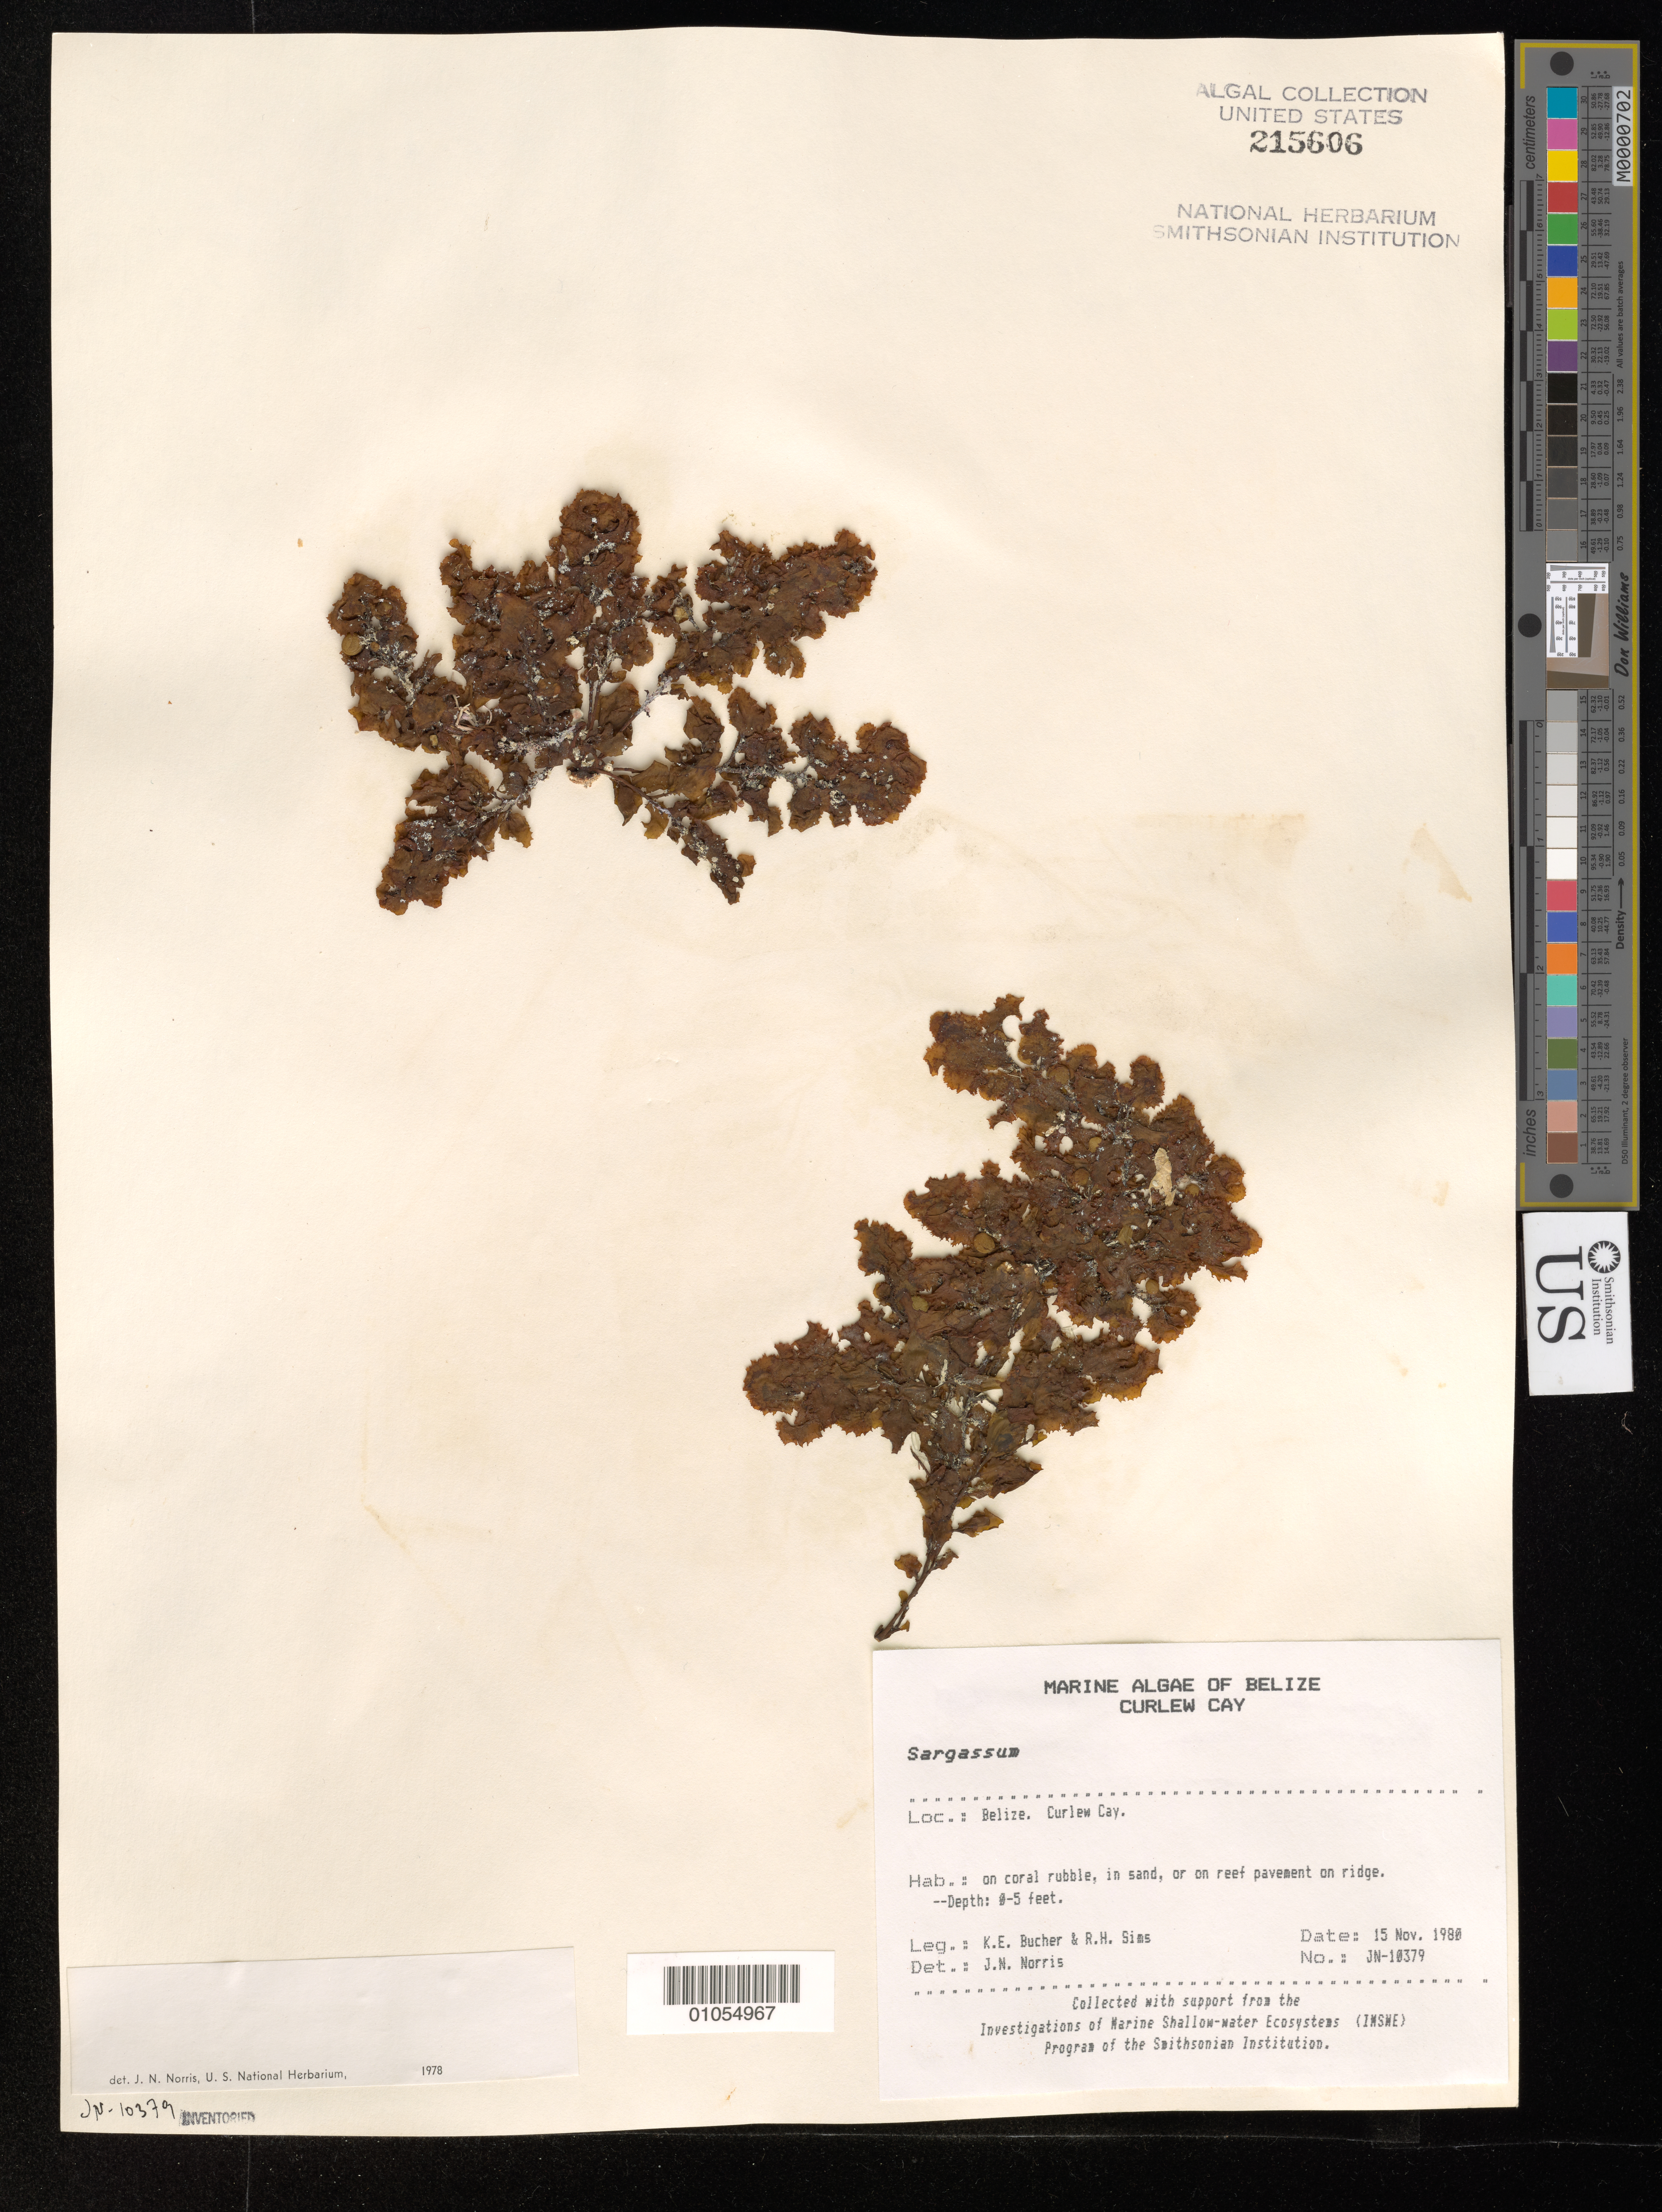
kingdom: Chromista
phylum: Ochrophyta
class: Phaeophyceae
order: Fucales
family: Sargassaceae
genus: Sargassum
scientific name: Sargassum sp.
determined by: Norris, James N.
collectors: K. E. Bucher & R. H. Sims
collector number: JN-10379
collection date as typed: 15 Nov 1980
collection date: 1980-11-15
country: Belize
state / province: Stann Creek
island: Curlew Cay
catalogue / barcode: US 215606